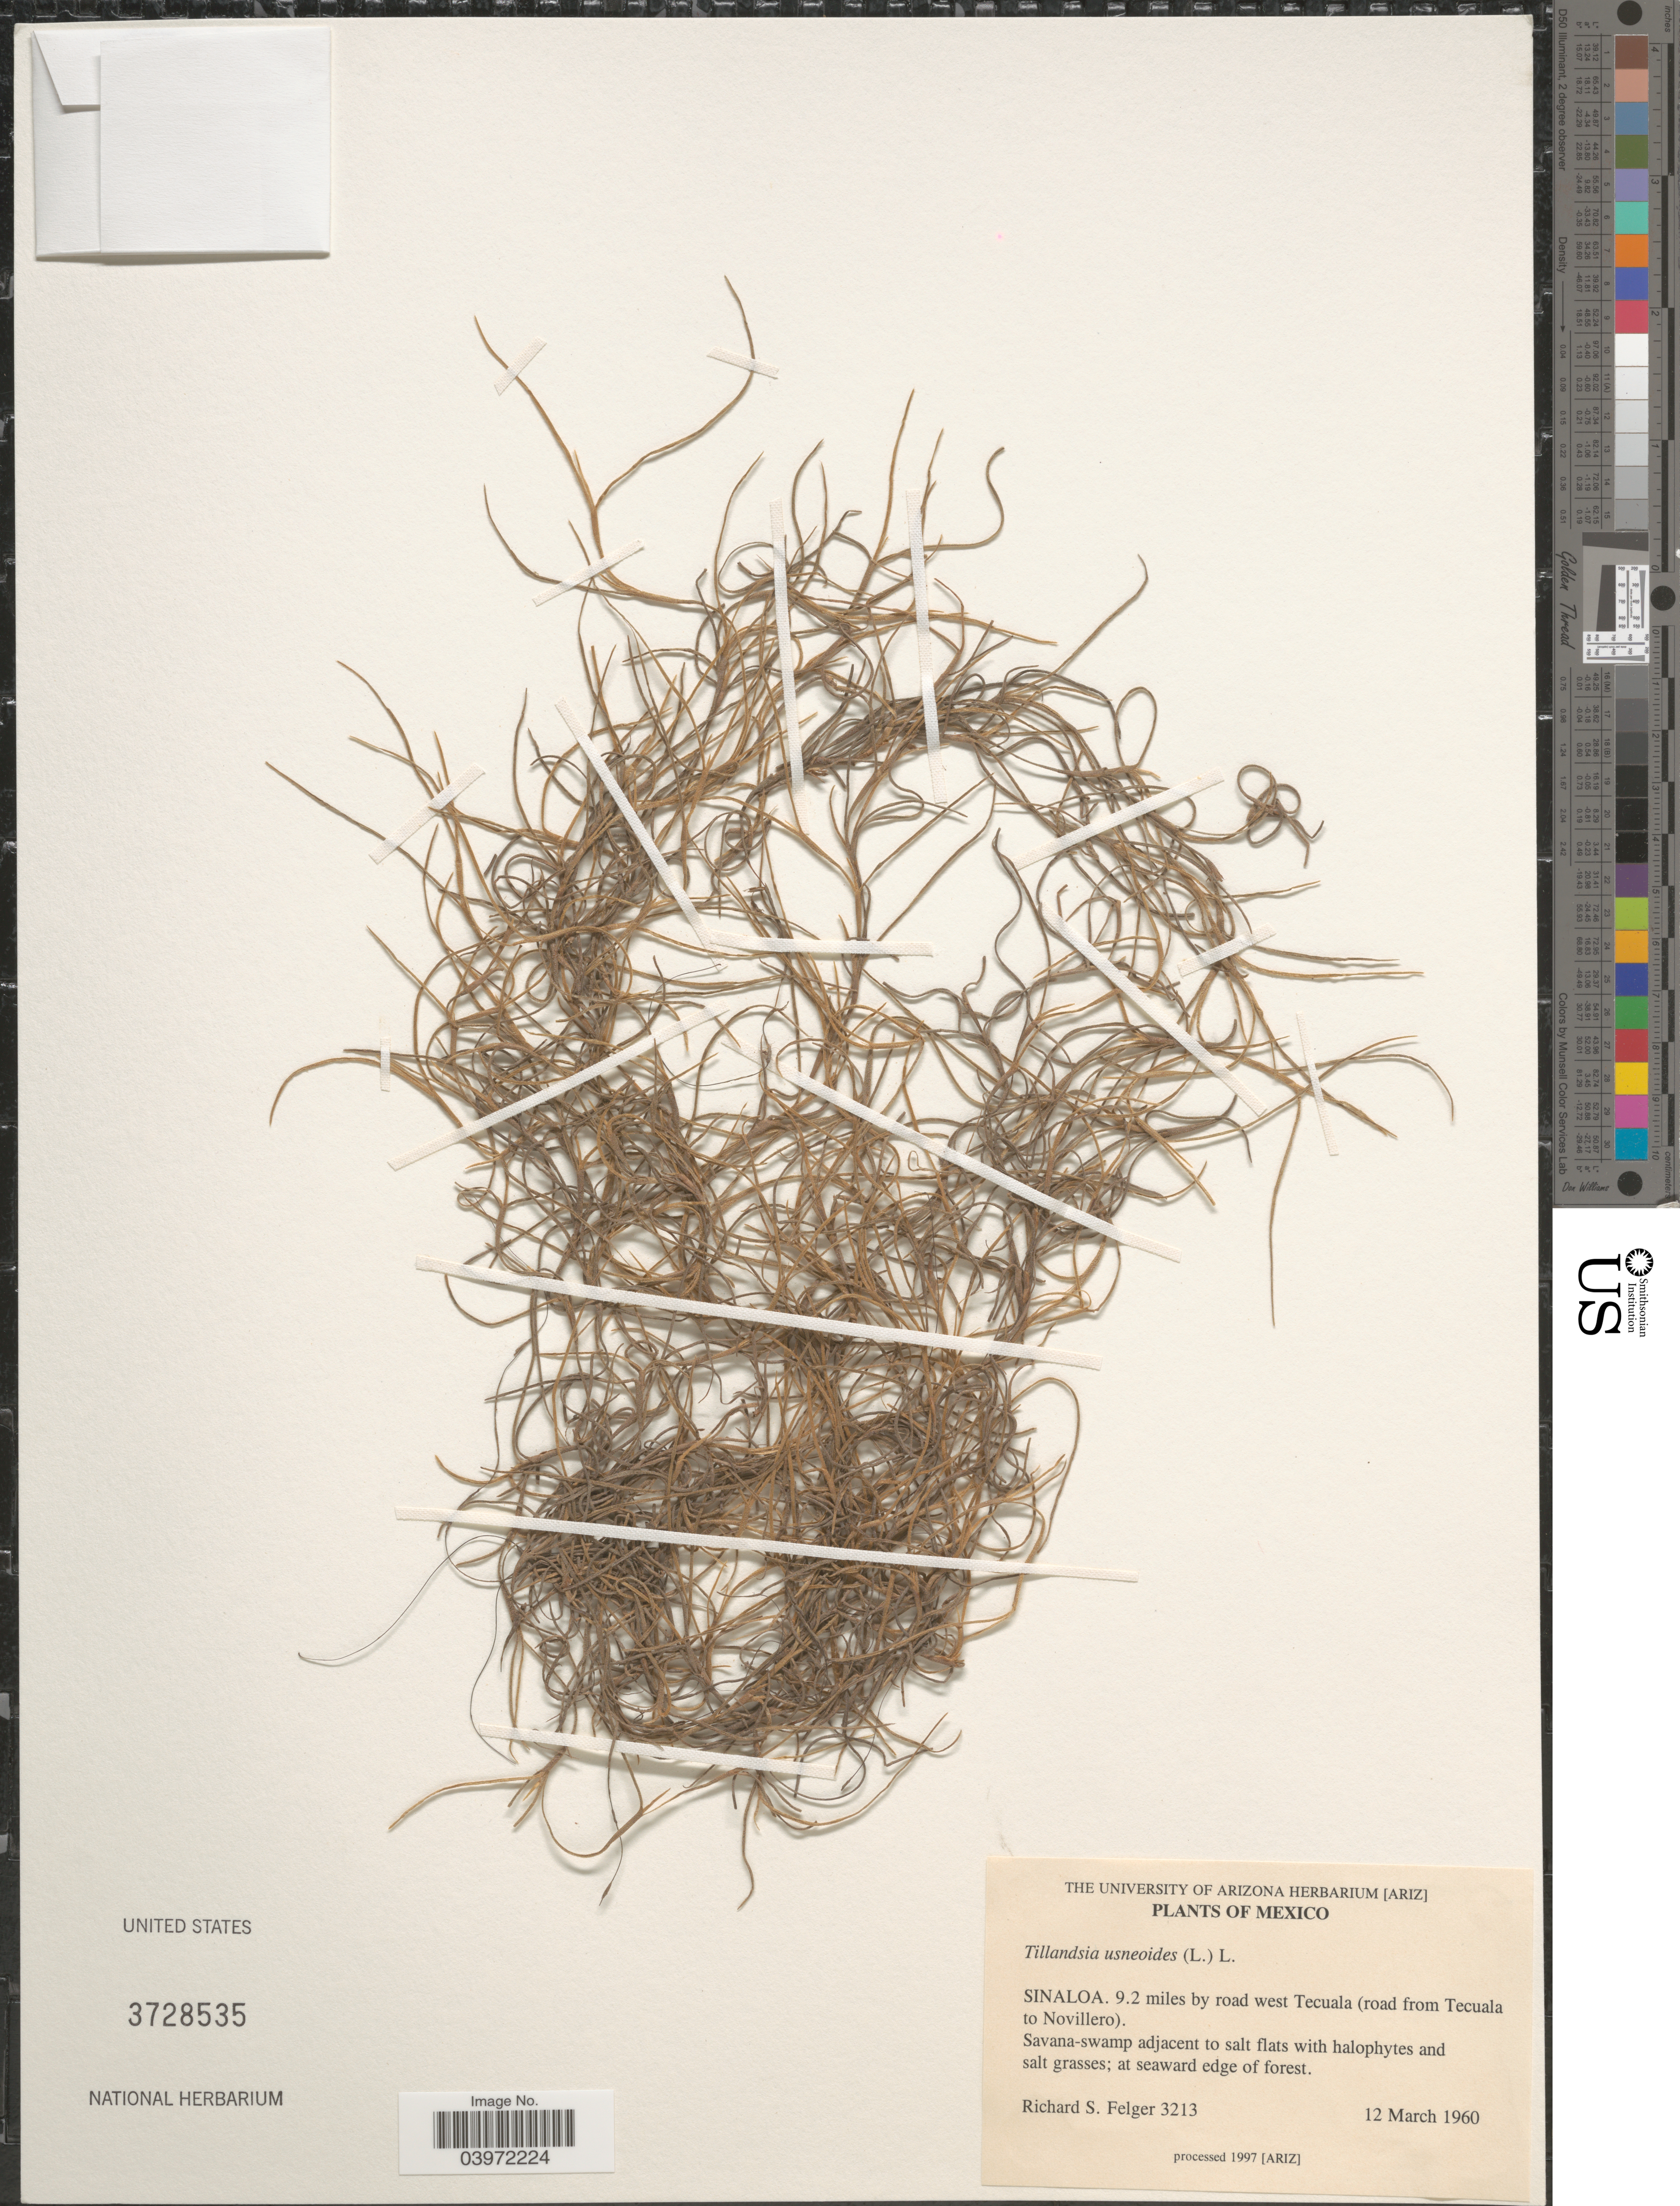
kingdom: Plantae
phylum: Tracheophyta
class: Liliopsida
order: Poales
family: Bromeliaceae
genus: Tillandsia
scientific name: Tillandsia usneoides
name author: (L.) L.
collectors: R. S. Felger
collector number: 3213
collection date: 1960-03-12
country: Mexico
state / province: Sinaloa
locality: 9.2 miles by road west Tecuala (road from Tecuala to Novillero).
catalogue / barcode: US 3728535